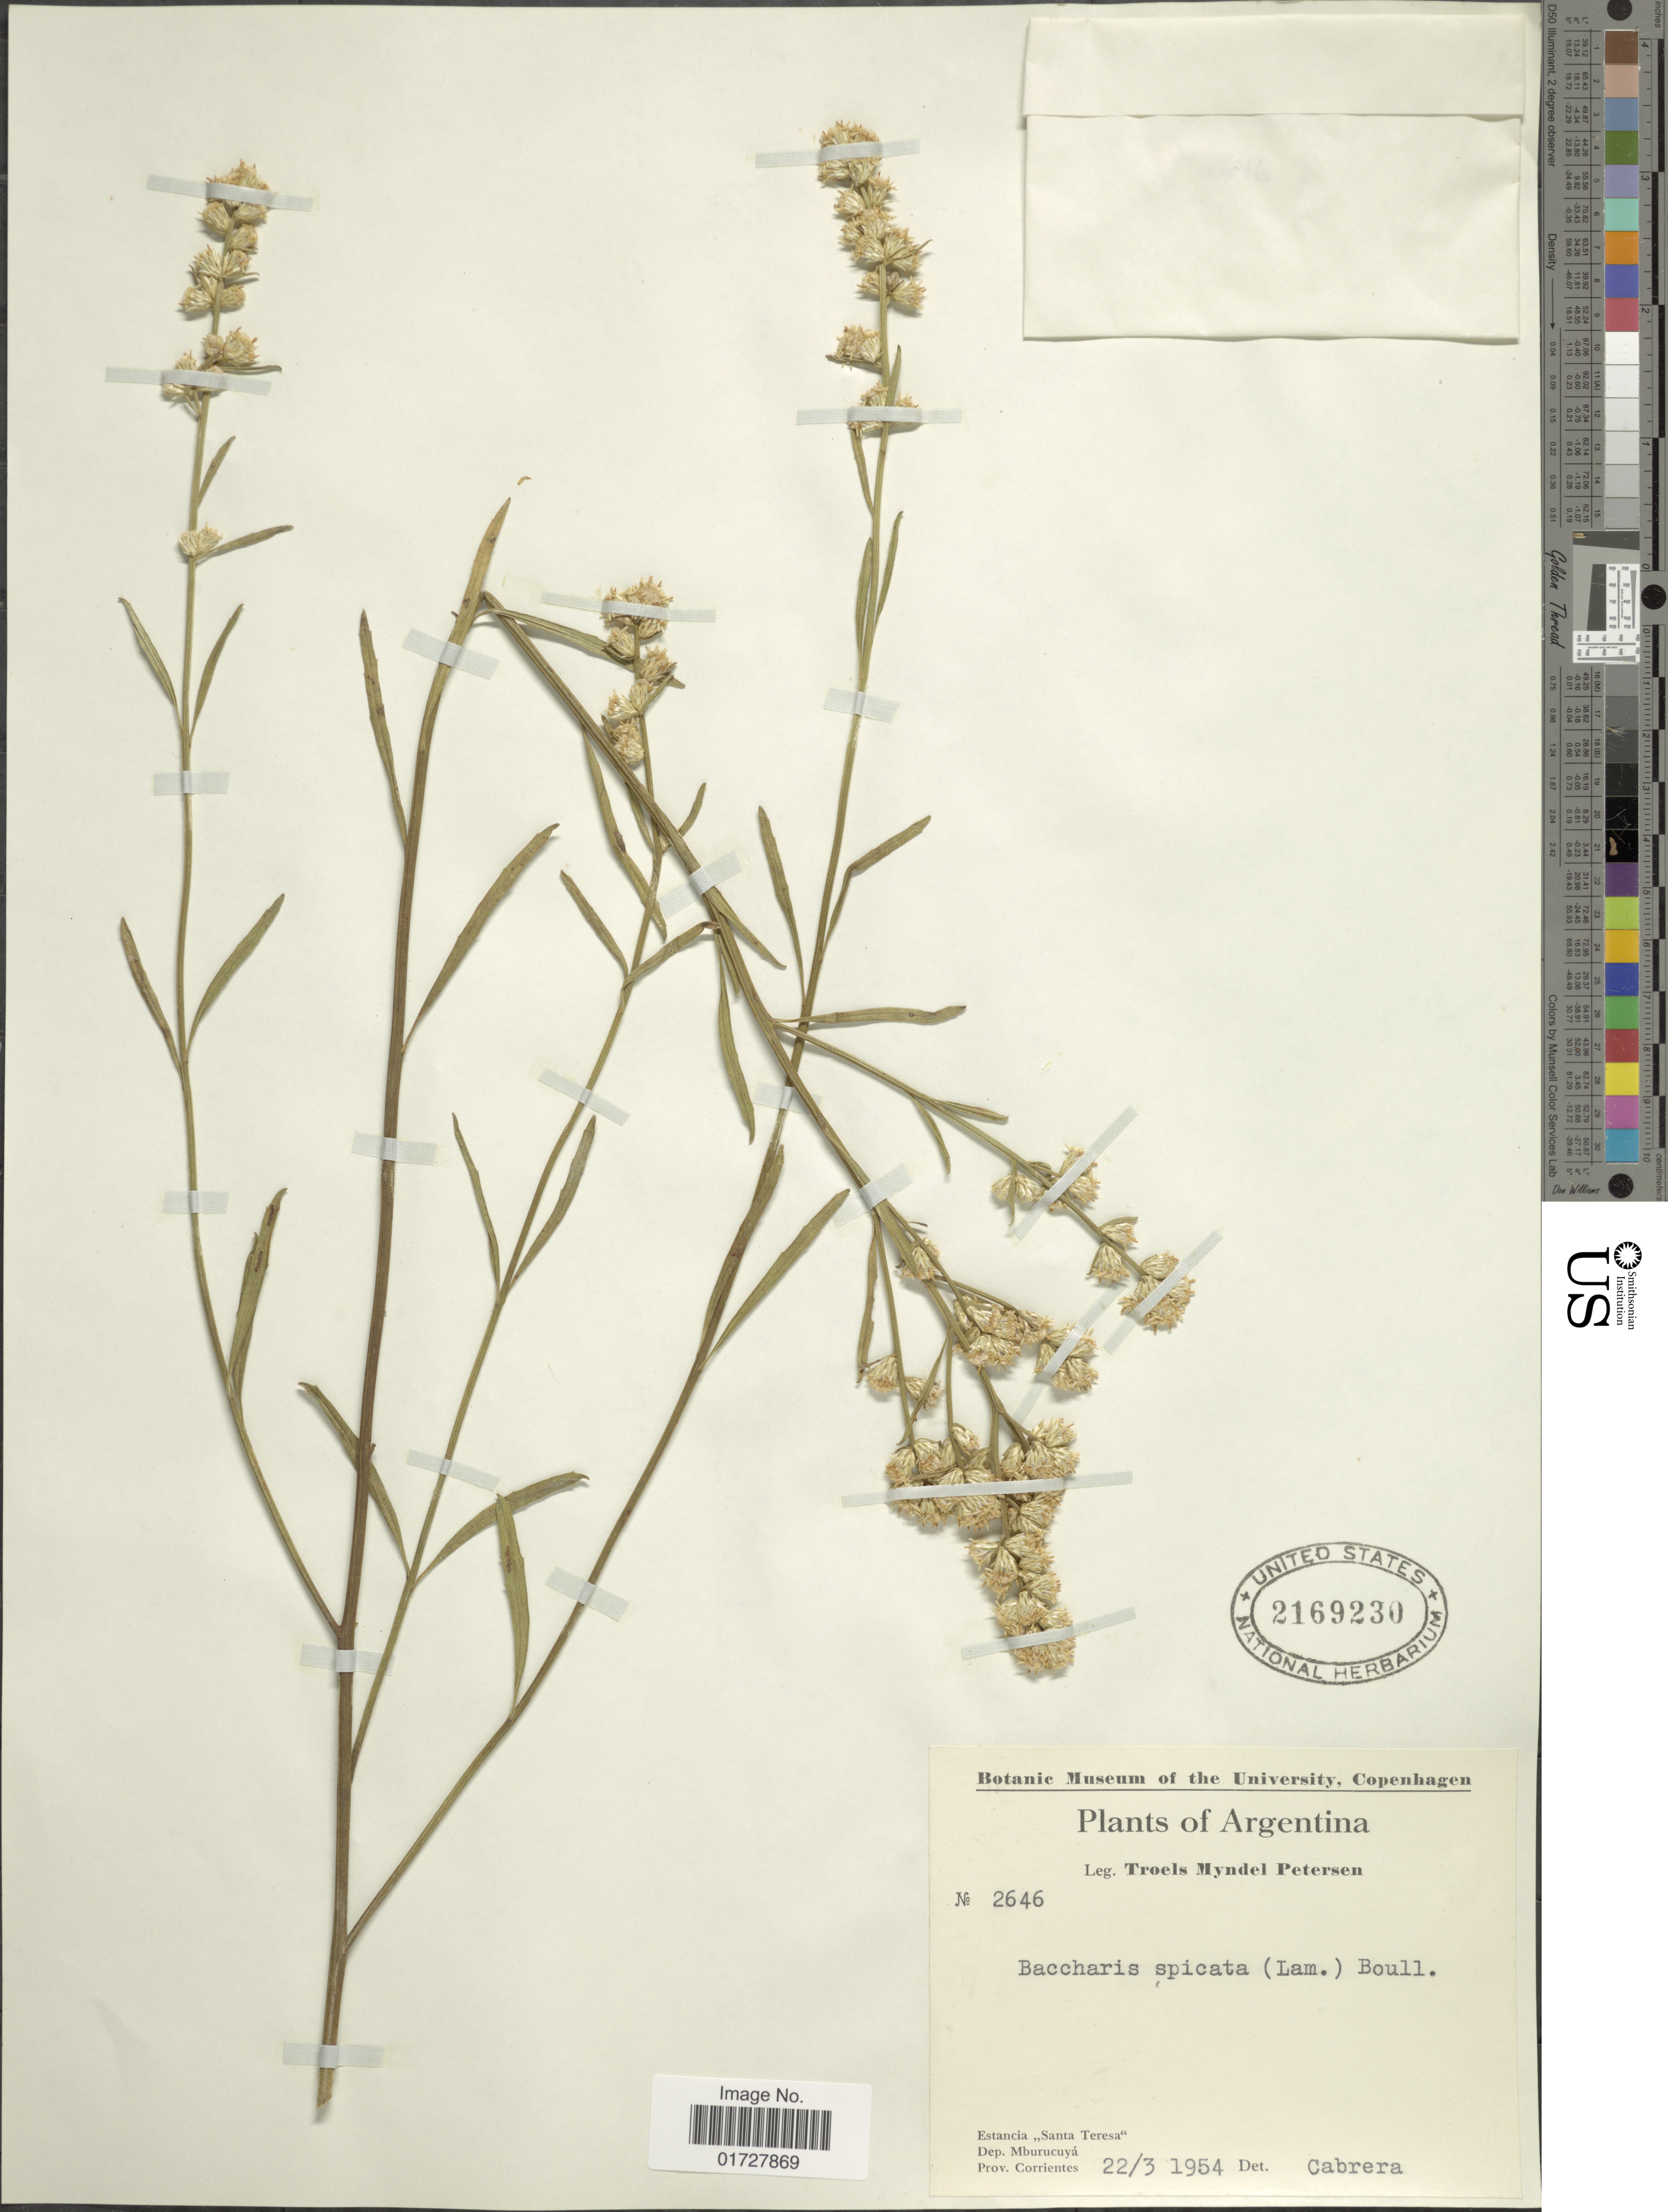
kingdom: Plantae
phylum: Tracheophyta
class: Magnoliopsida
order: Asterales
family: Asteraceae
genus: Baccharis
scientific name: Baccharis spicata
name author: (Lam.) Baill.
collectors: T. M. Petersen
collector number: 2646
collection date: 1954-03-22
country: Argentina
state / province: Corrientes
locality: Estancia Santa Teresa, Dep. Mburucuya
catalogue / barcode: US 2169230